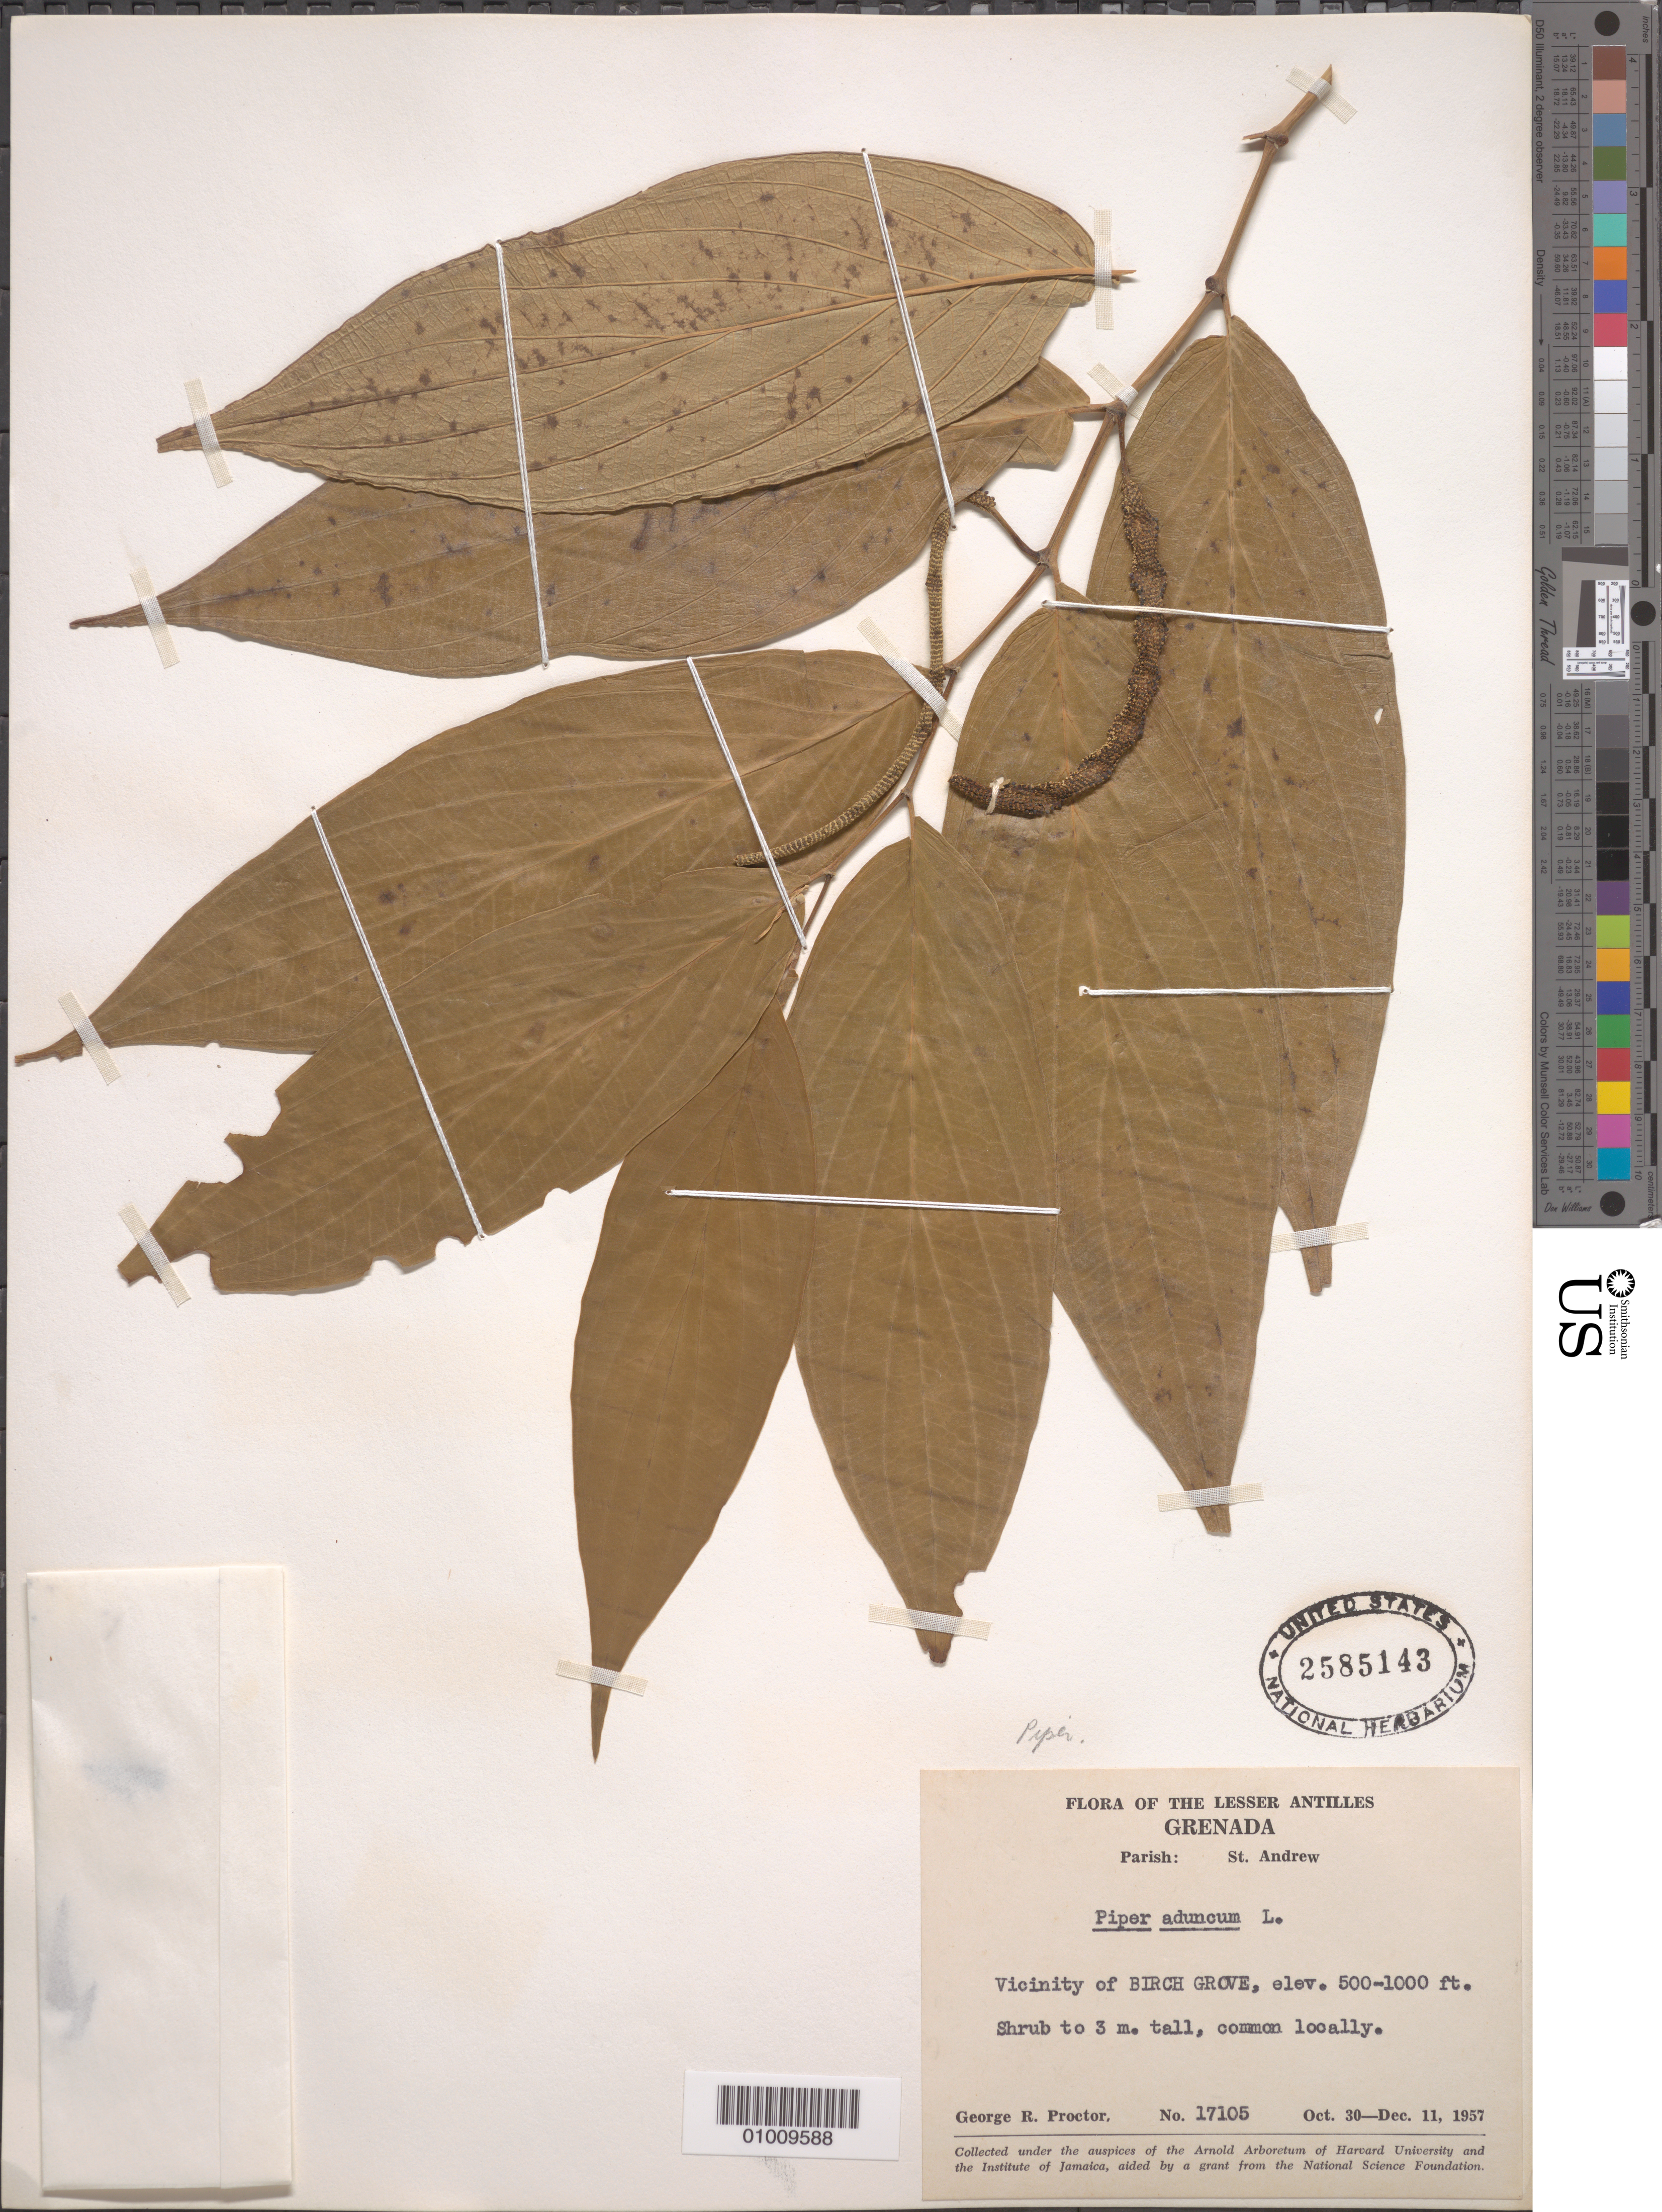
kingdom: Plantae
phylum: Tracheophyta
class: Magnoliopsida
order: Piperales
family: Piperaceae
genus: Piper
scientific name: Piper aduncum var. aduncum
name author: L.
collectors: G. R. Proctor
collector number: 17105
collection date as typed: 30 Oct 1957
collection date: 1957-10-30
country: Grenada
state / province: Saint Andrew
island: Grenada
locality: Vicinity of Birch Grove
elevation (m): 152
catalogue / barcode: US 2585143